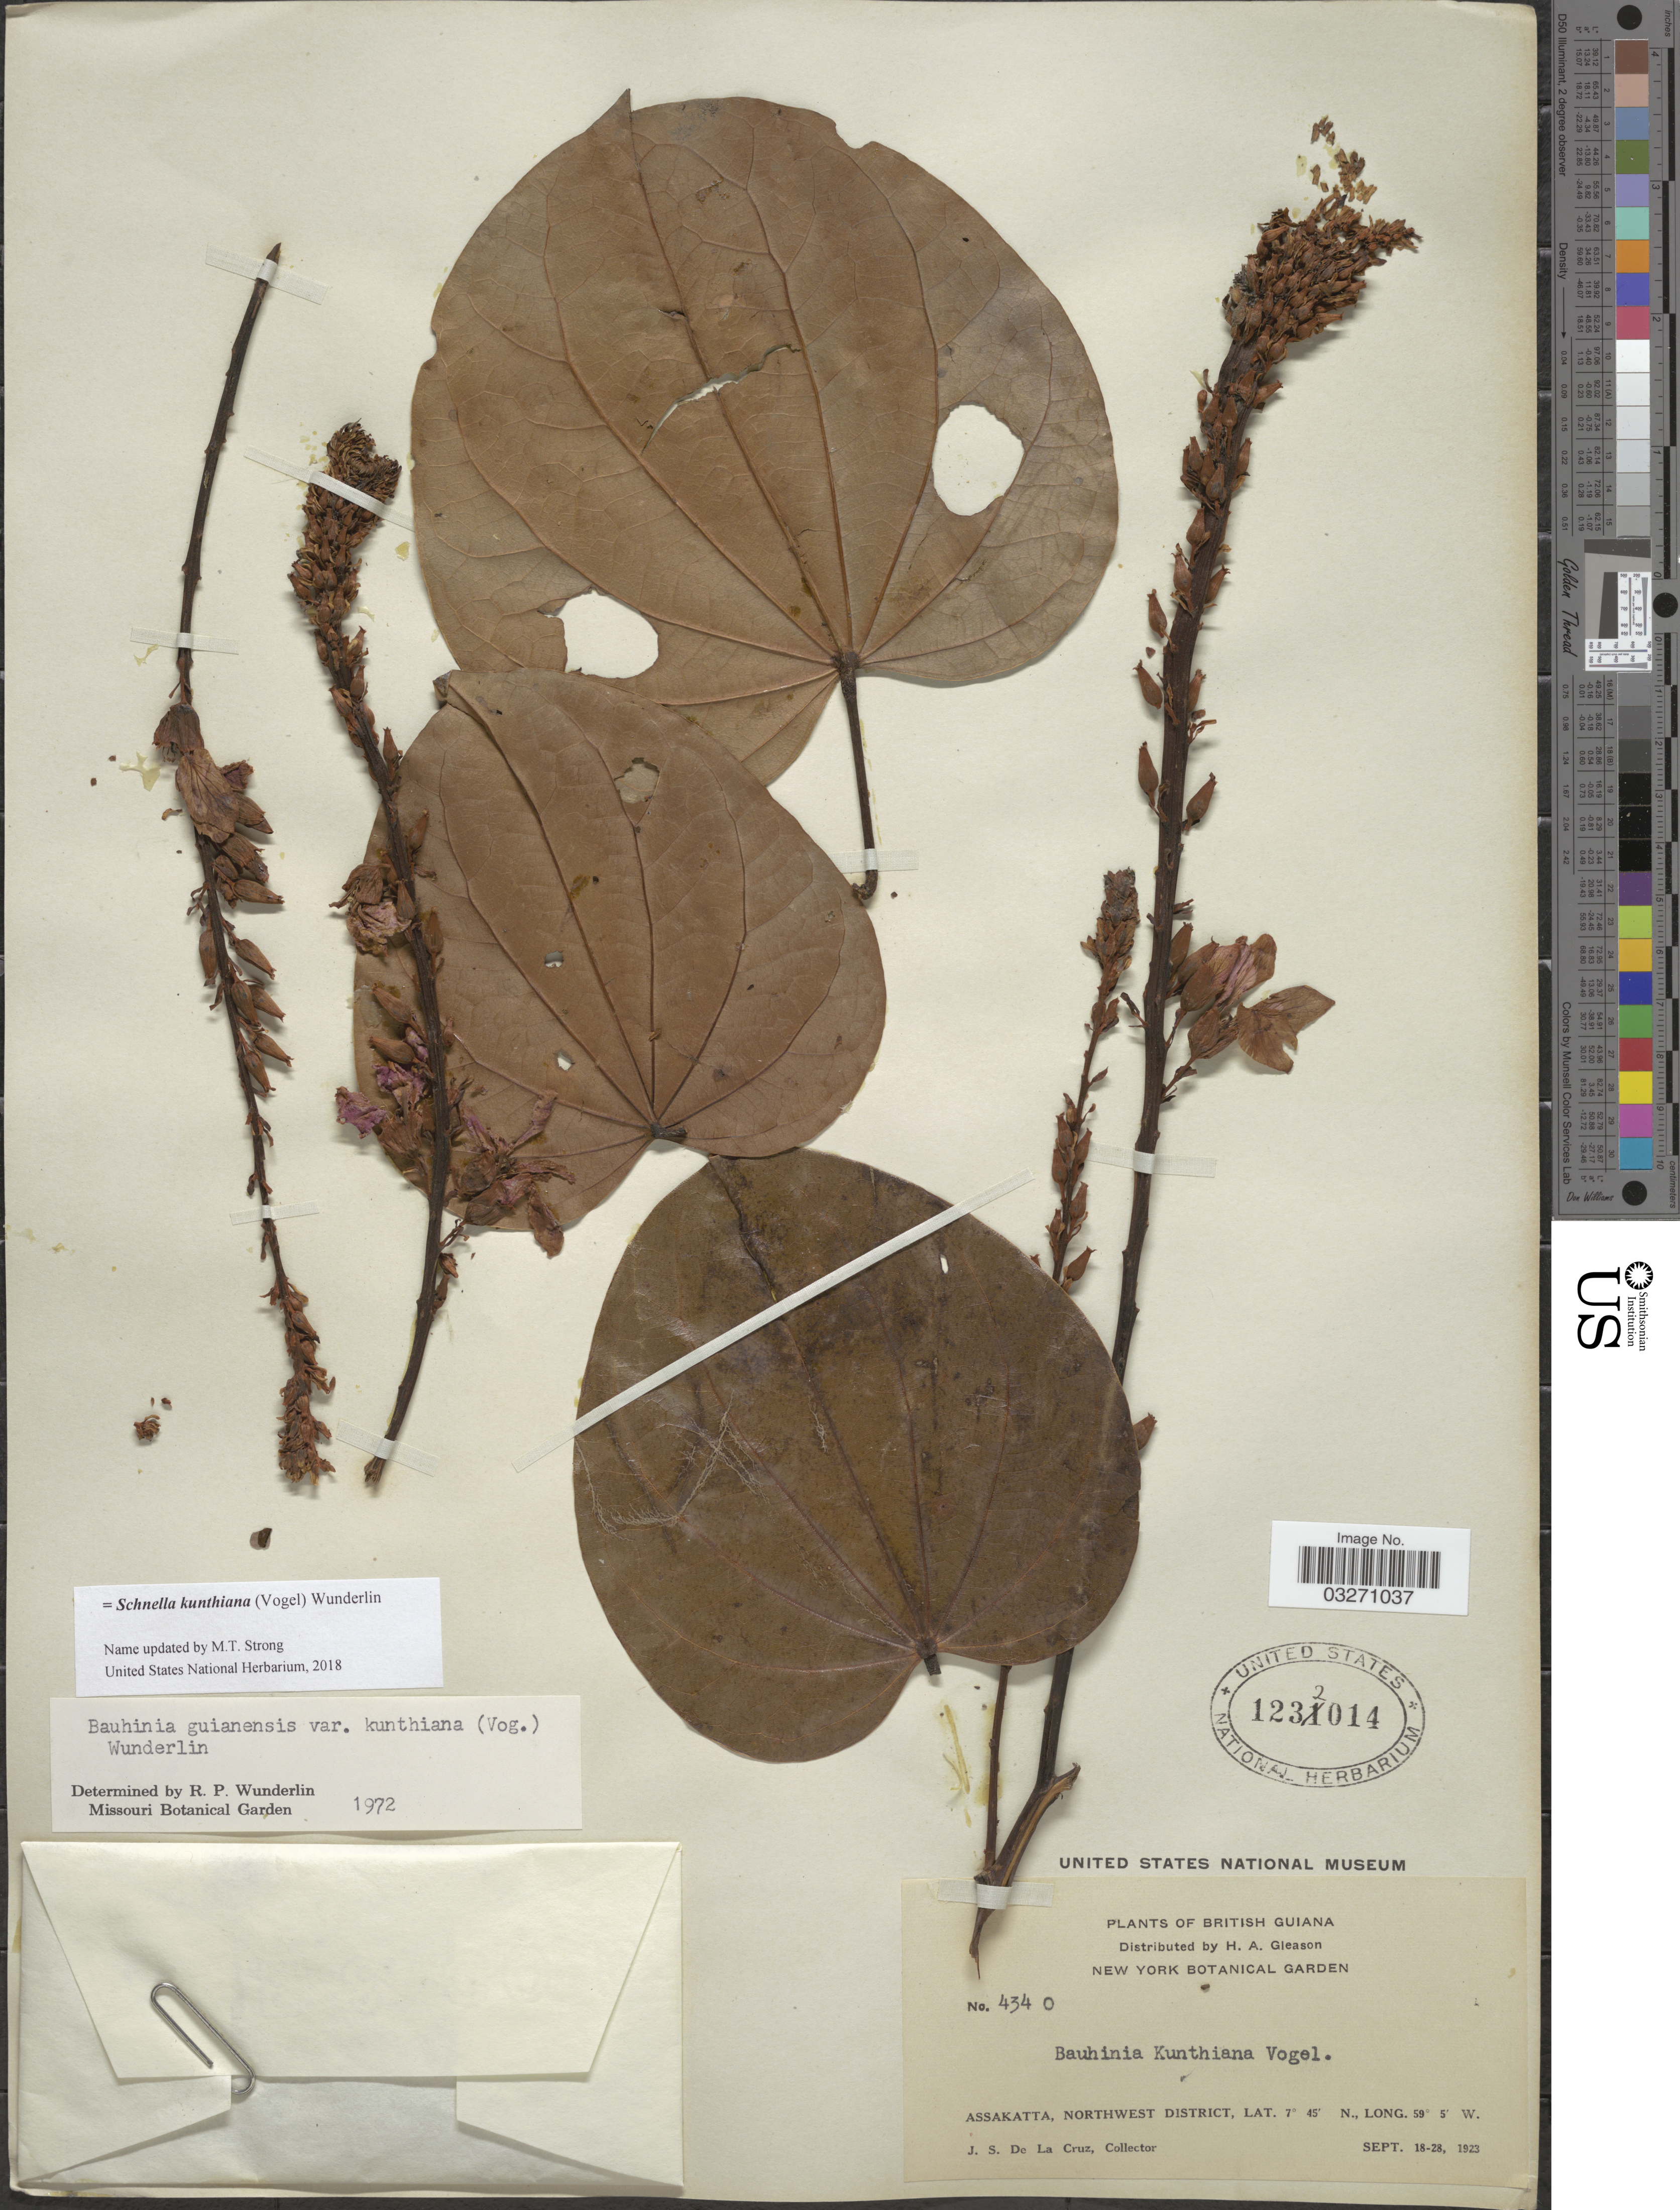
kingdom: Plantae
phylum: Tracheophyta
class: Magnoliopsida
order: Fabales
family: Fabaceae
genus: Schnella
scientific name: Schnella kunthiana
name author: (Vogel) Wunderlin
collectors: J. S. de la Cruz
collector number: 4340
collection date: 1923-09-18/1923-09-28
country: Guyana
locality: British Guiana, Assakatta, Northwest District.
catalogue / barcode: US 1232014